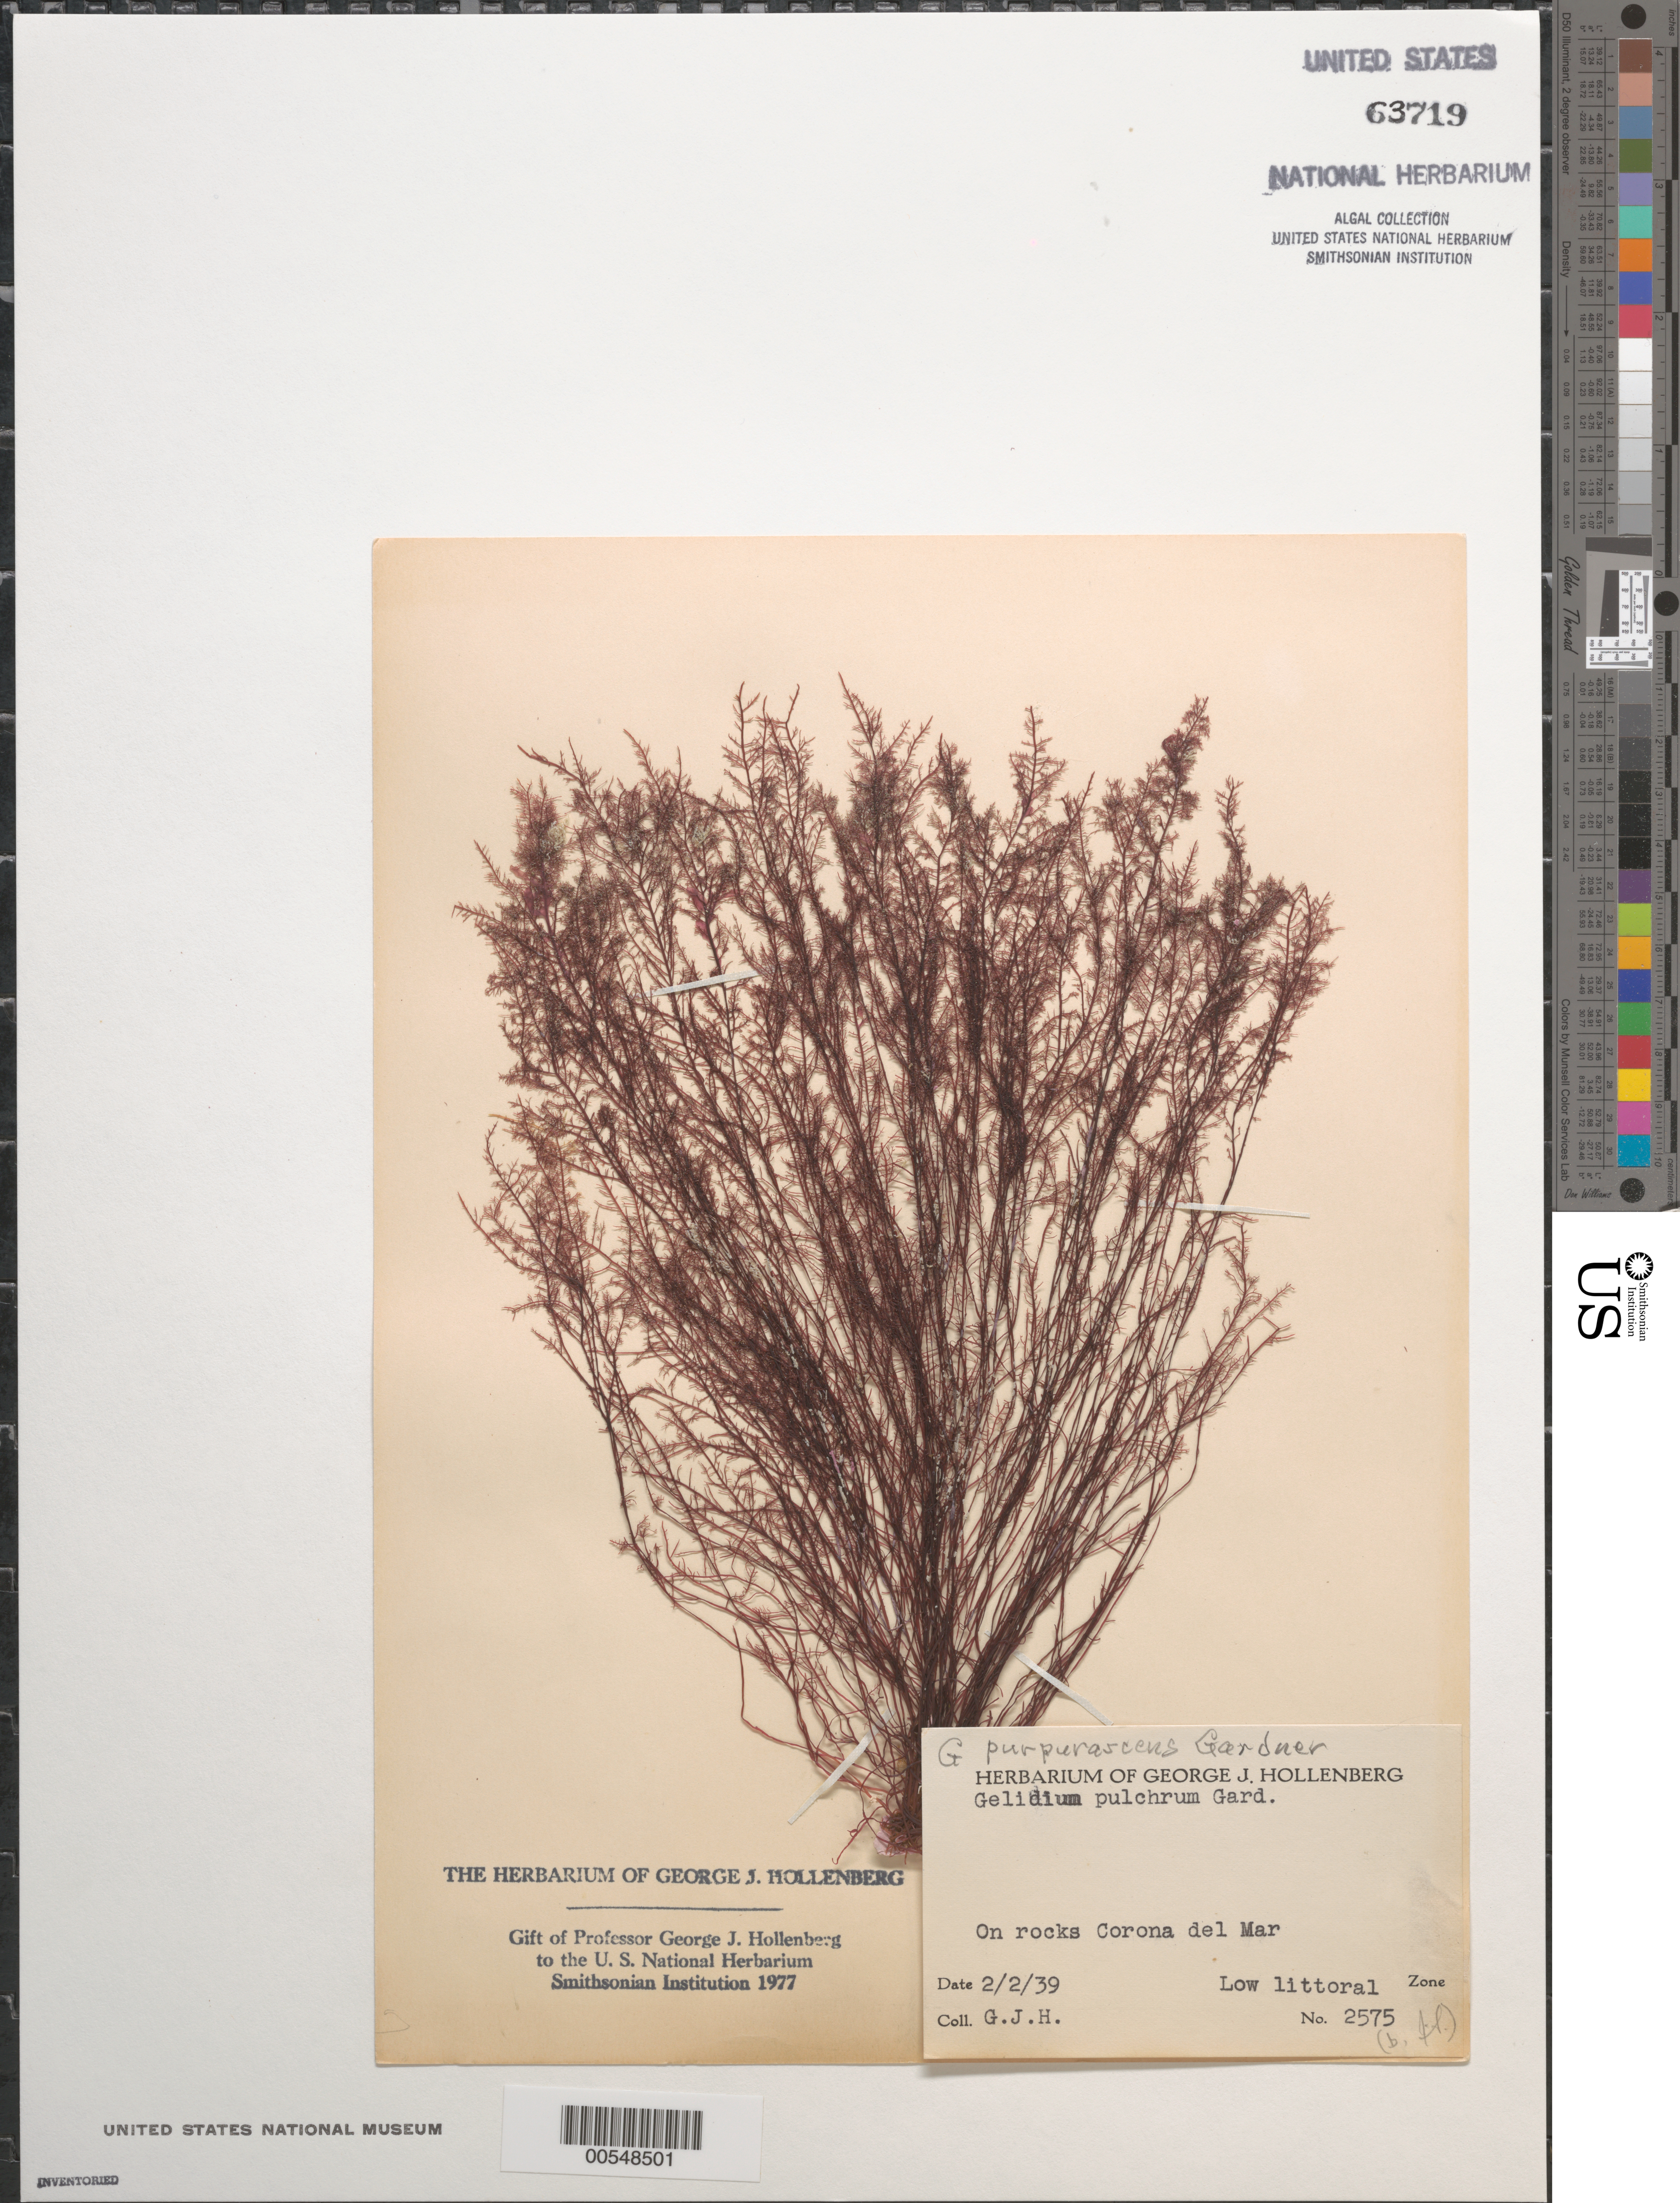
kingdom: Plantae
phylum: Rhodophyta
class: Florideophyceae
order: Gelidiales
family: Gelidiaceae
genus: Gelidium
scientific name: Gelidium purpurascens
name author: N.L. Gardner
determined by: Stewart, J.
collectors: G. Hollenberg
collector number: GJH 2575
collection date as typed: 02 Feb 1939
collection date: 1939-02-02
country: United States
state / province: California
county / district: Orange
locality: Corona del Mar, ocean end of Poppy Avenue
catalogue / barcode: US 63719